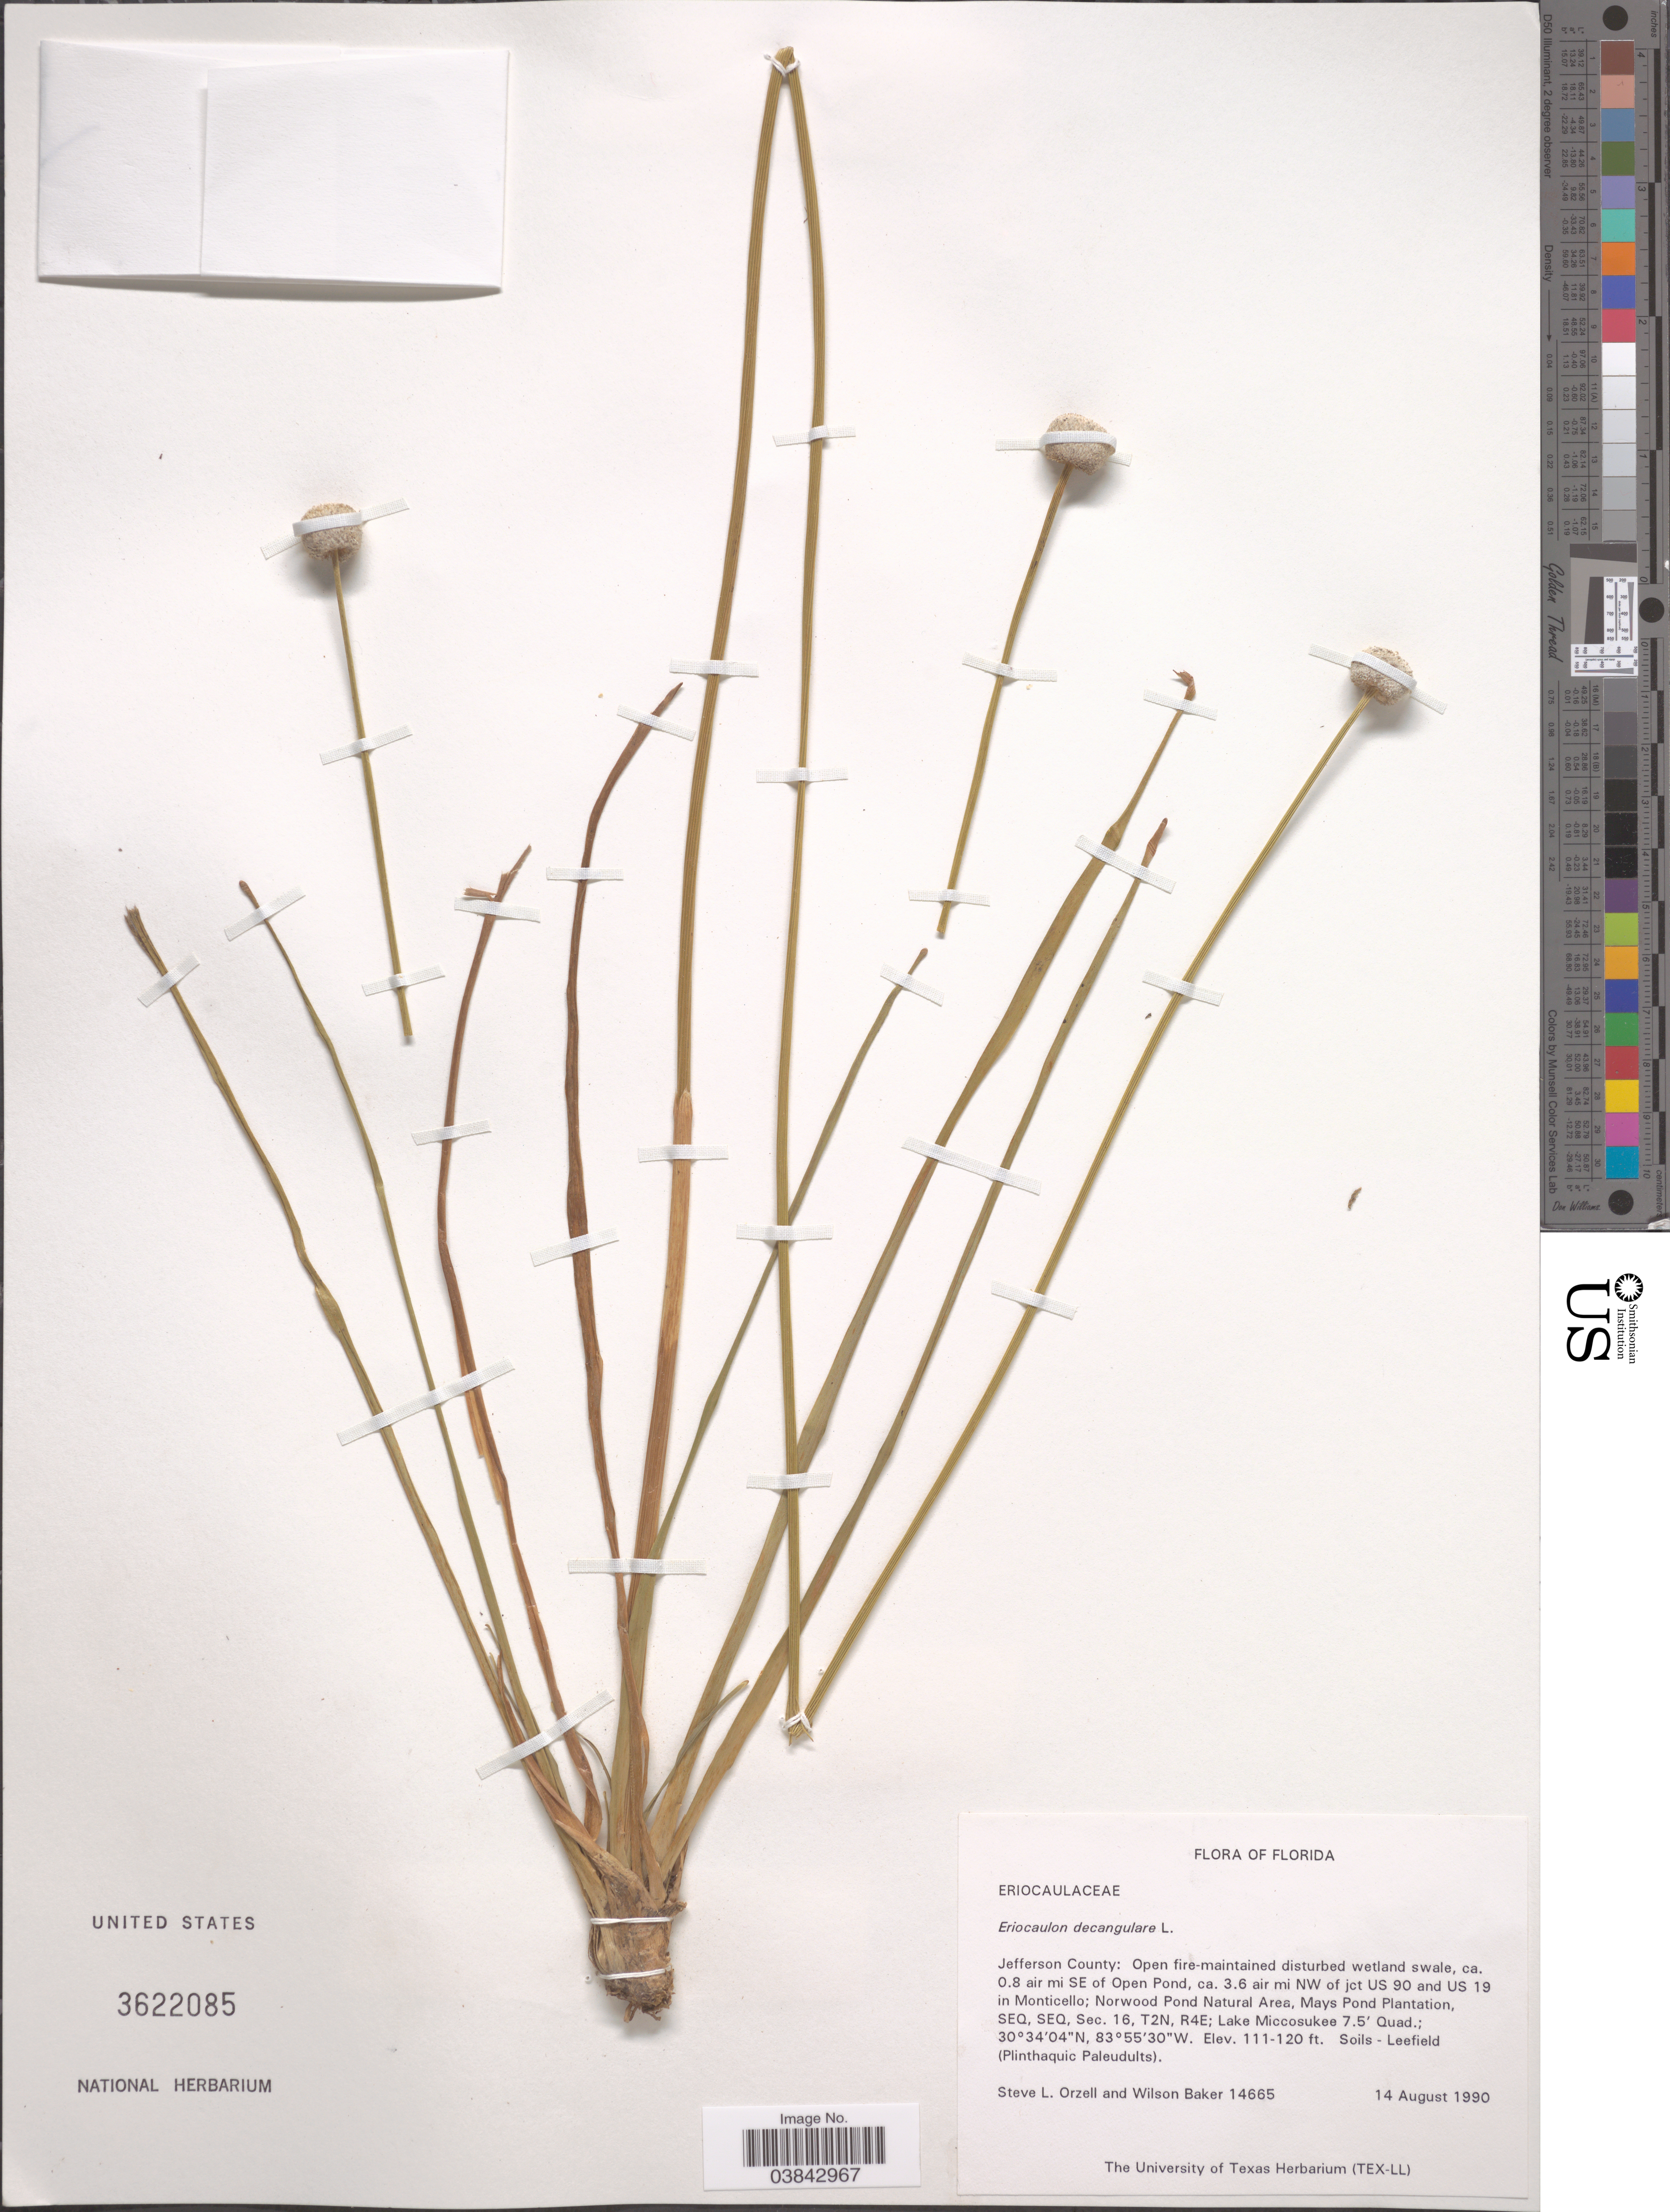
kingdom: Plantae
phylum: Tracheophyta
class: Liliopsida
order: Poales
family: Eriocaulaceae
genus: Eriocaulon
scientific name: Eriocaulon decangulare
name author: L.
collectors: S. Orzell & W. Baker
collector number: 14665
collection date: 1990-08-14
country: United States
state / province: Florida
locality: Jefferson County: ca. 0.8 air mi SE of Open Pond, ca. 3.6 air mi NW of jct US 90 and US 19 in Monticello; Norwood Pond Natural Area, Mays Pond Plantation, SEQ, SEQ, Sec. 16, T2N, R4E; Lake Miccosukee 7.5' Quad.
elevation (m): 34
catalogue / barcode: US 3622085